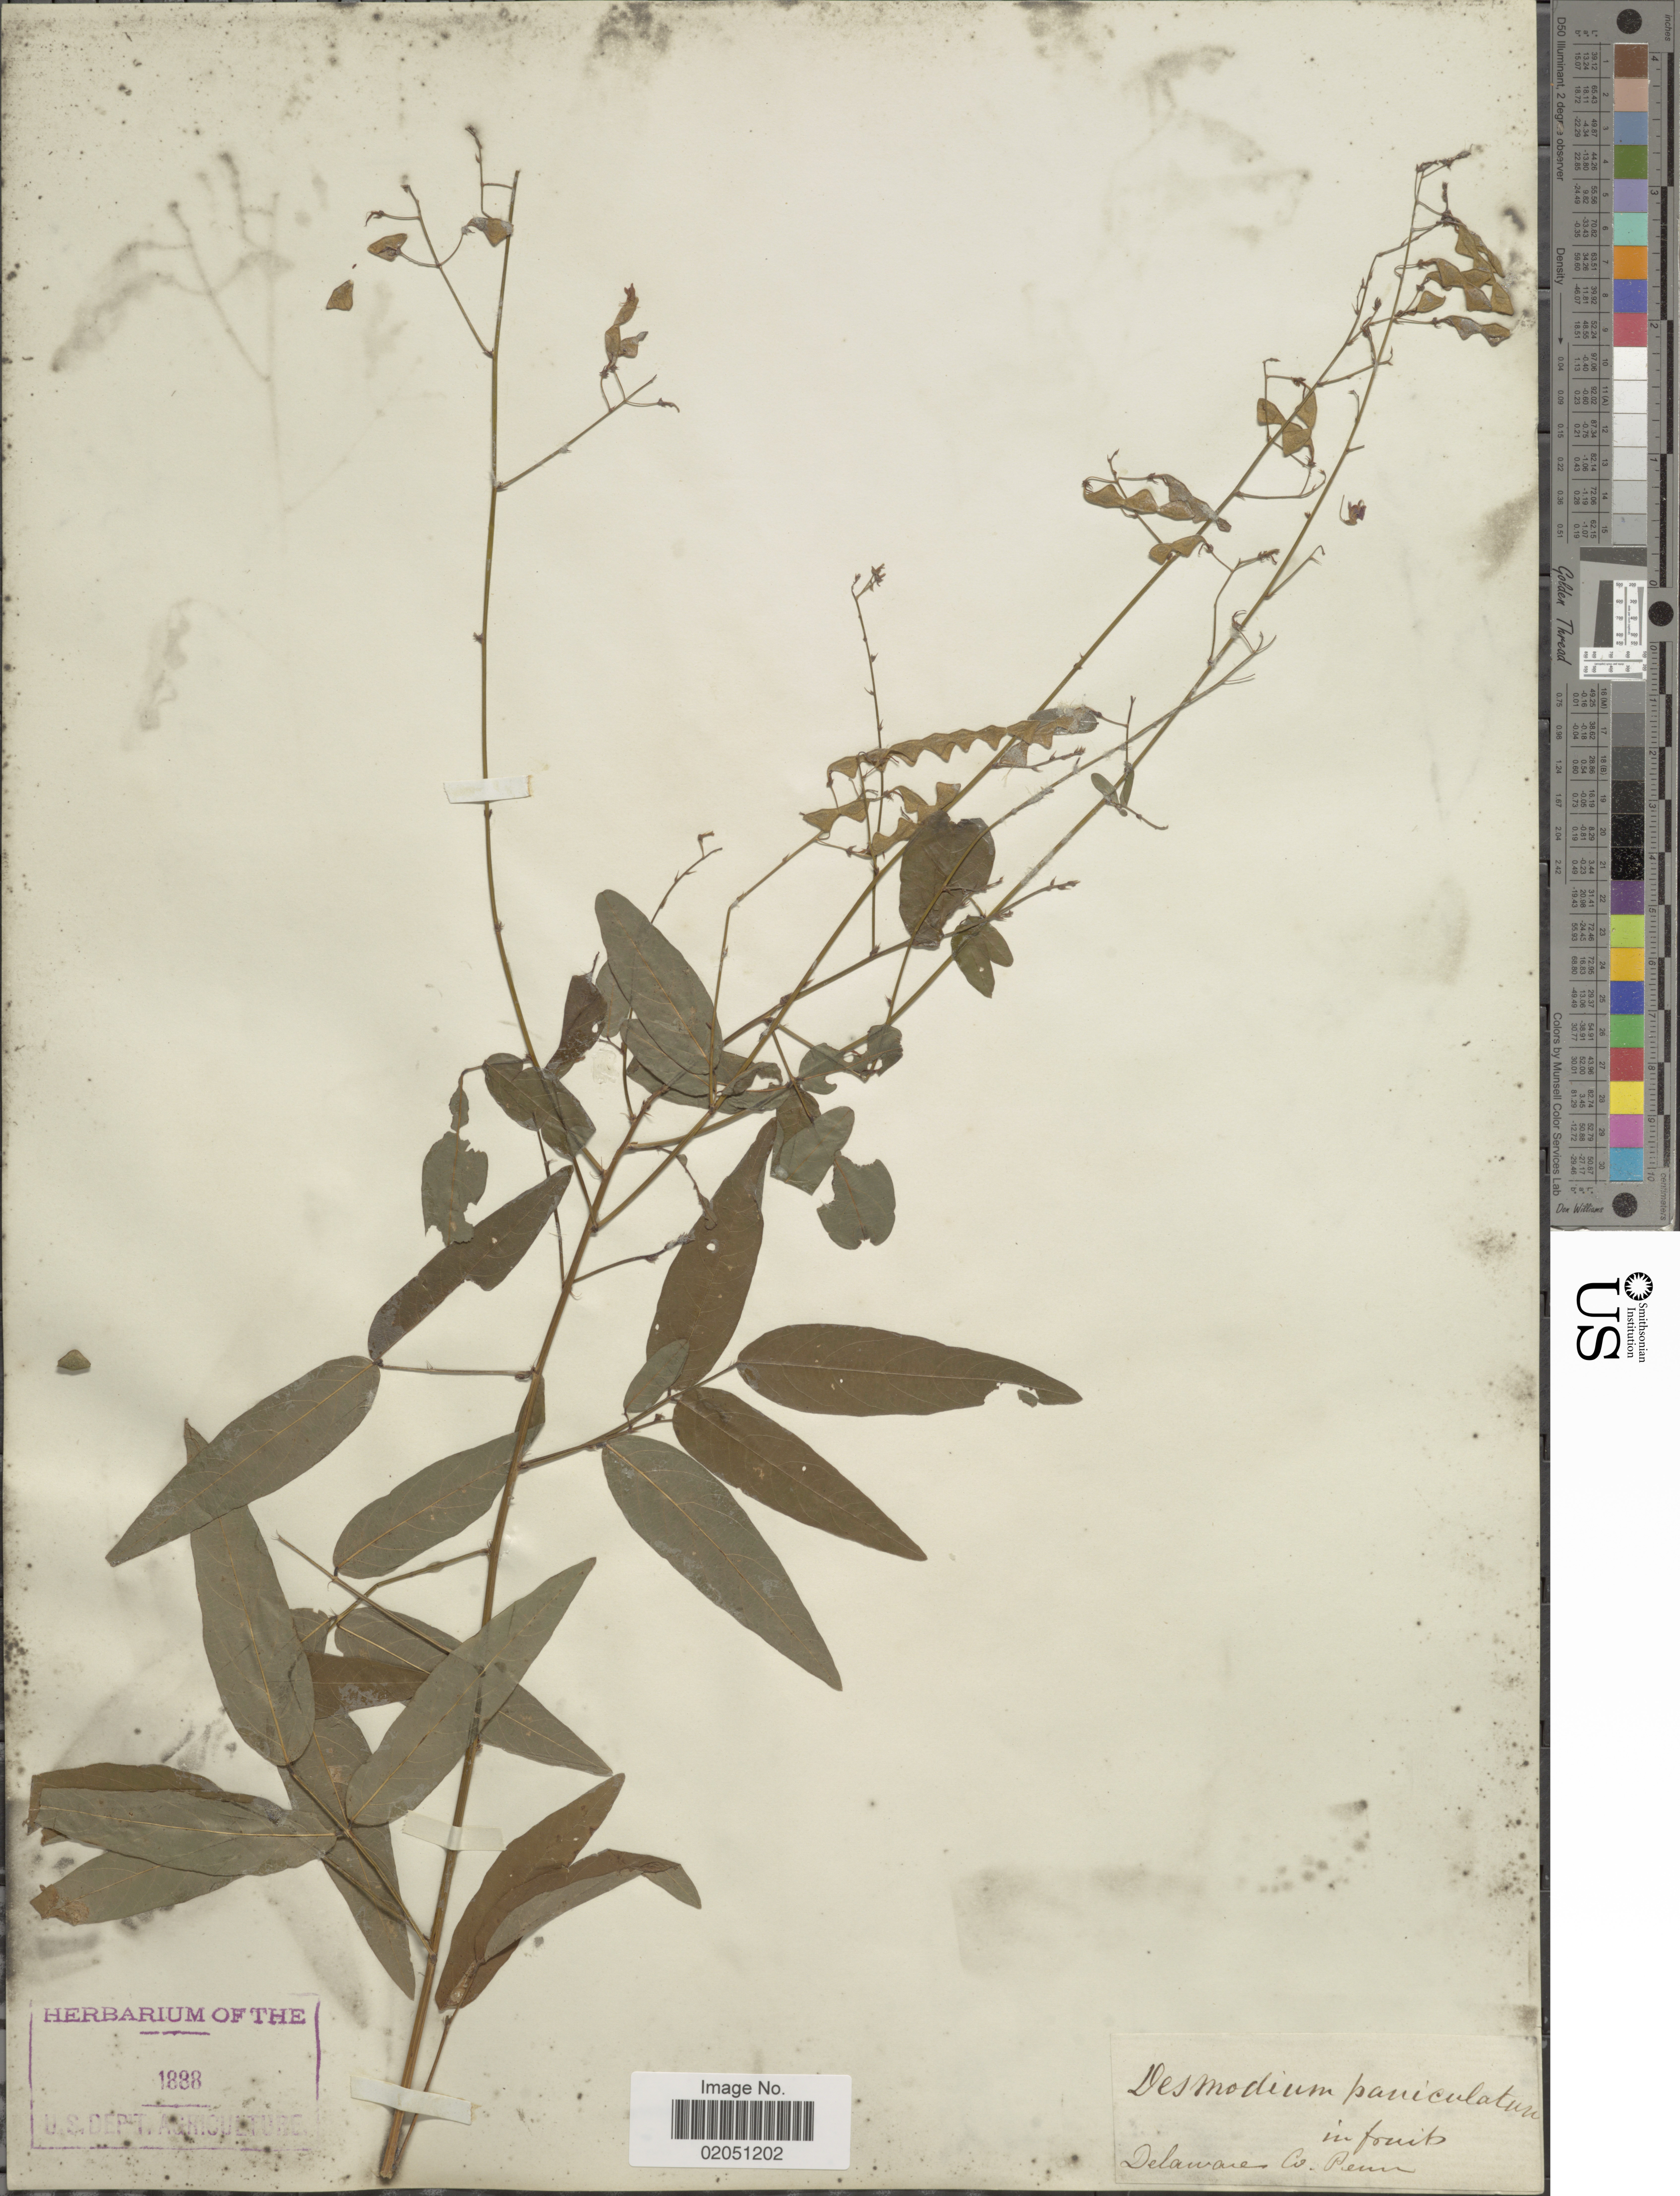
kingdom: Plantae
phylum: Tracheophyta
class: Magnoliopsida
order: Fabales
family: Fabaceae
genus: Desmodium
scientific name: Desmodium paniculatum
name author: (L.) DC.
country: United States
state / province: Pennsylvania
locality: Delawares Co